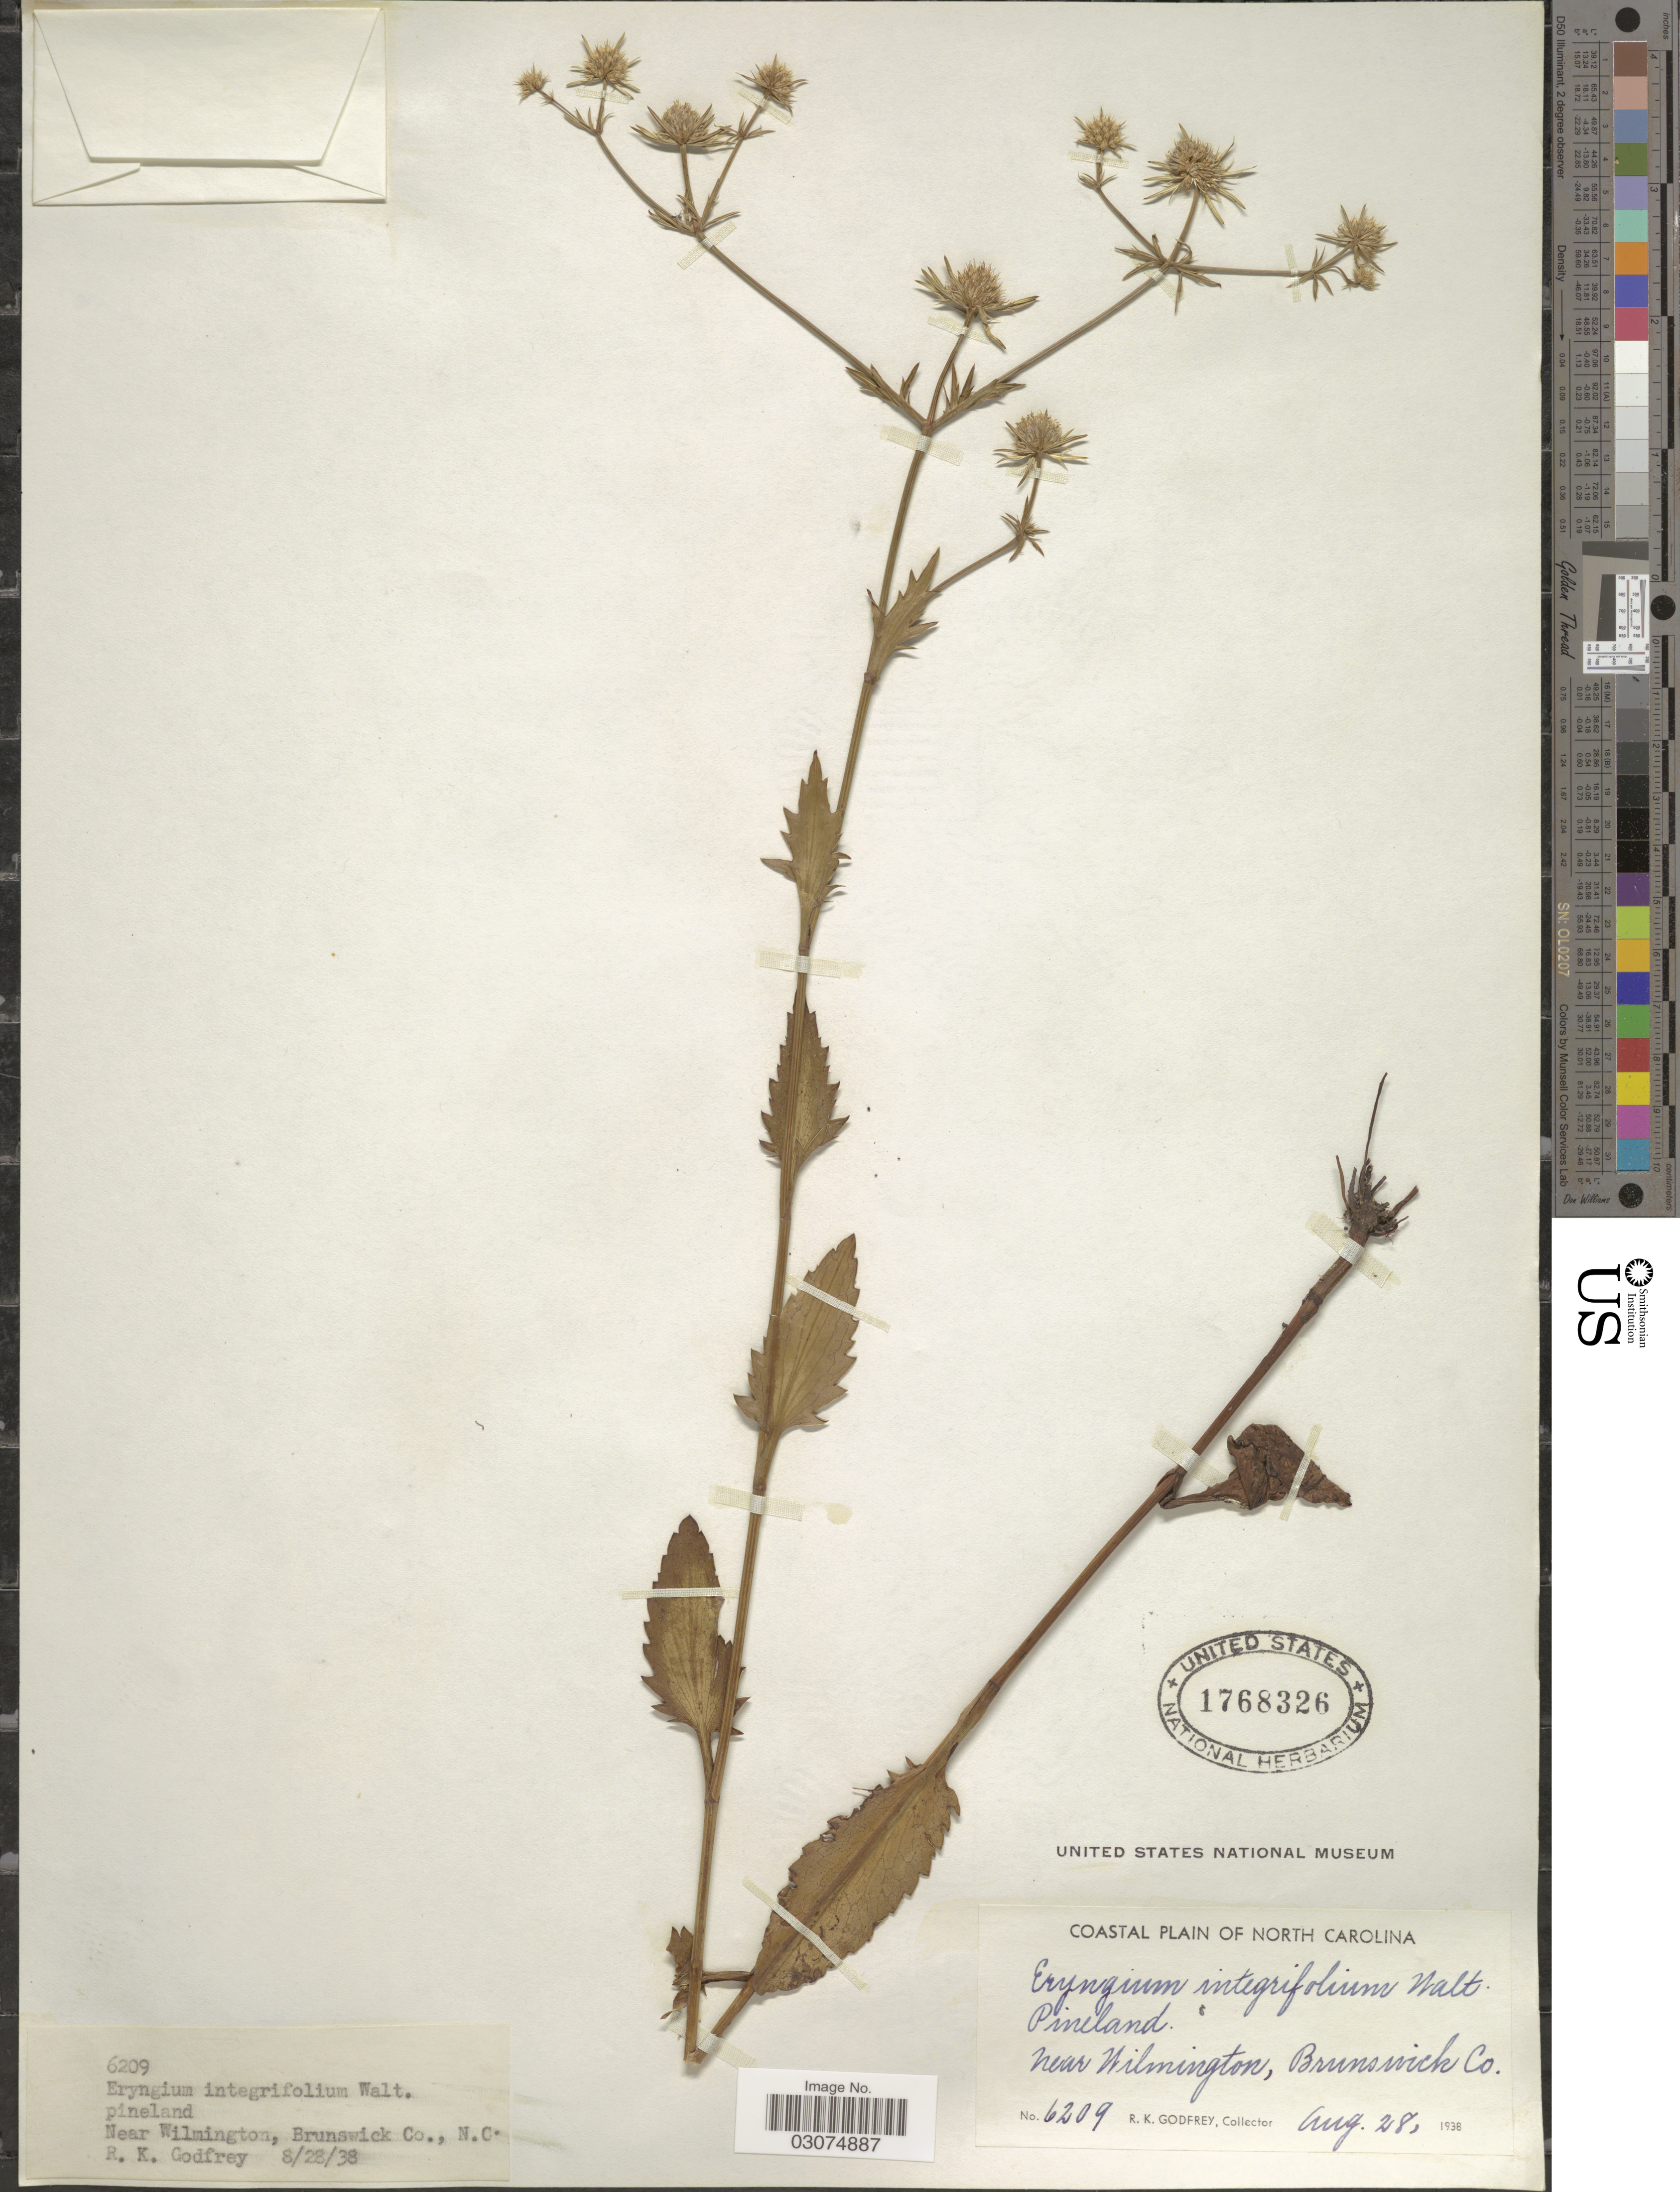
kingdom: Plantae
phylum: Tracheophyta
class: Magnoliopsida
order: Apiales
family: Apiaceae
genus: Eryngium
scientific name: Eryngium integrifolium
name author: Walter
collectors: R. K. Godfrey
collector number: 6209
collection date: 1938-08-28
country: United States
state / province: North Carolina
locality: Coastal Plain of North Carolina. Near Wilmington, Brunswick Co., N. C.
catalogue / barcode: US 1768326